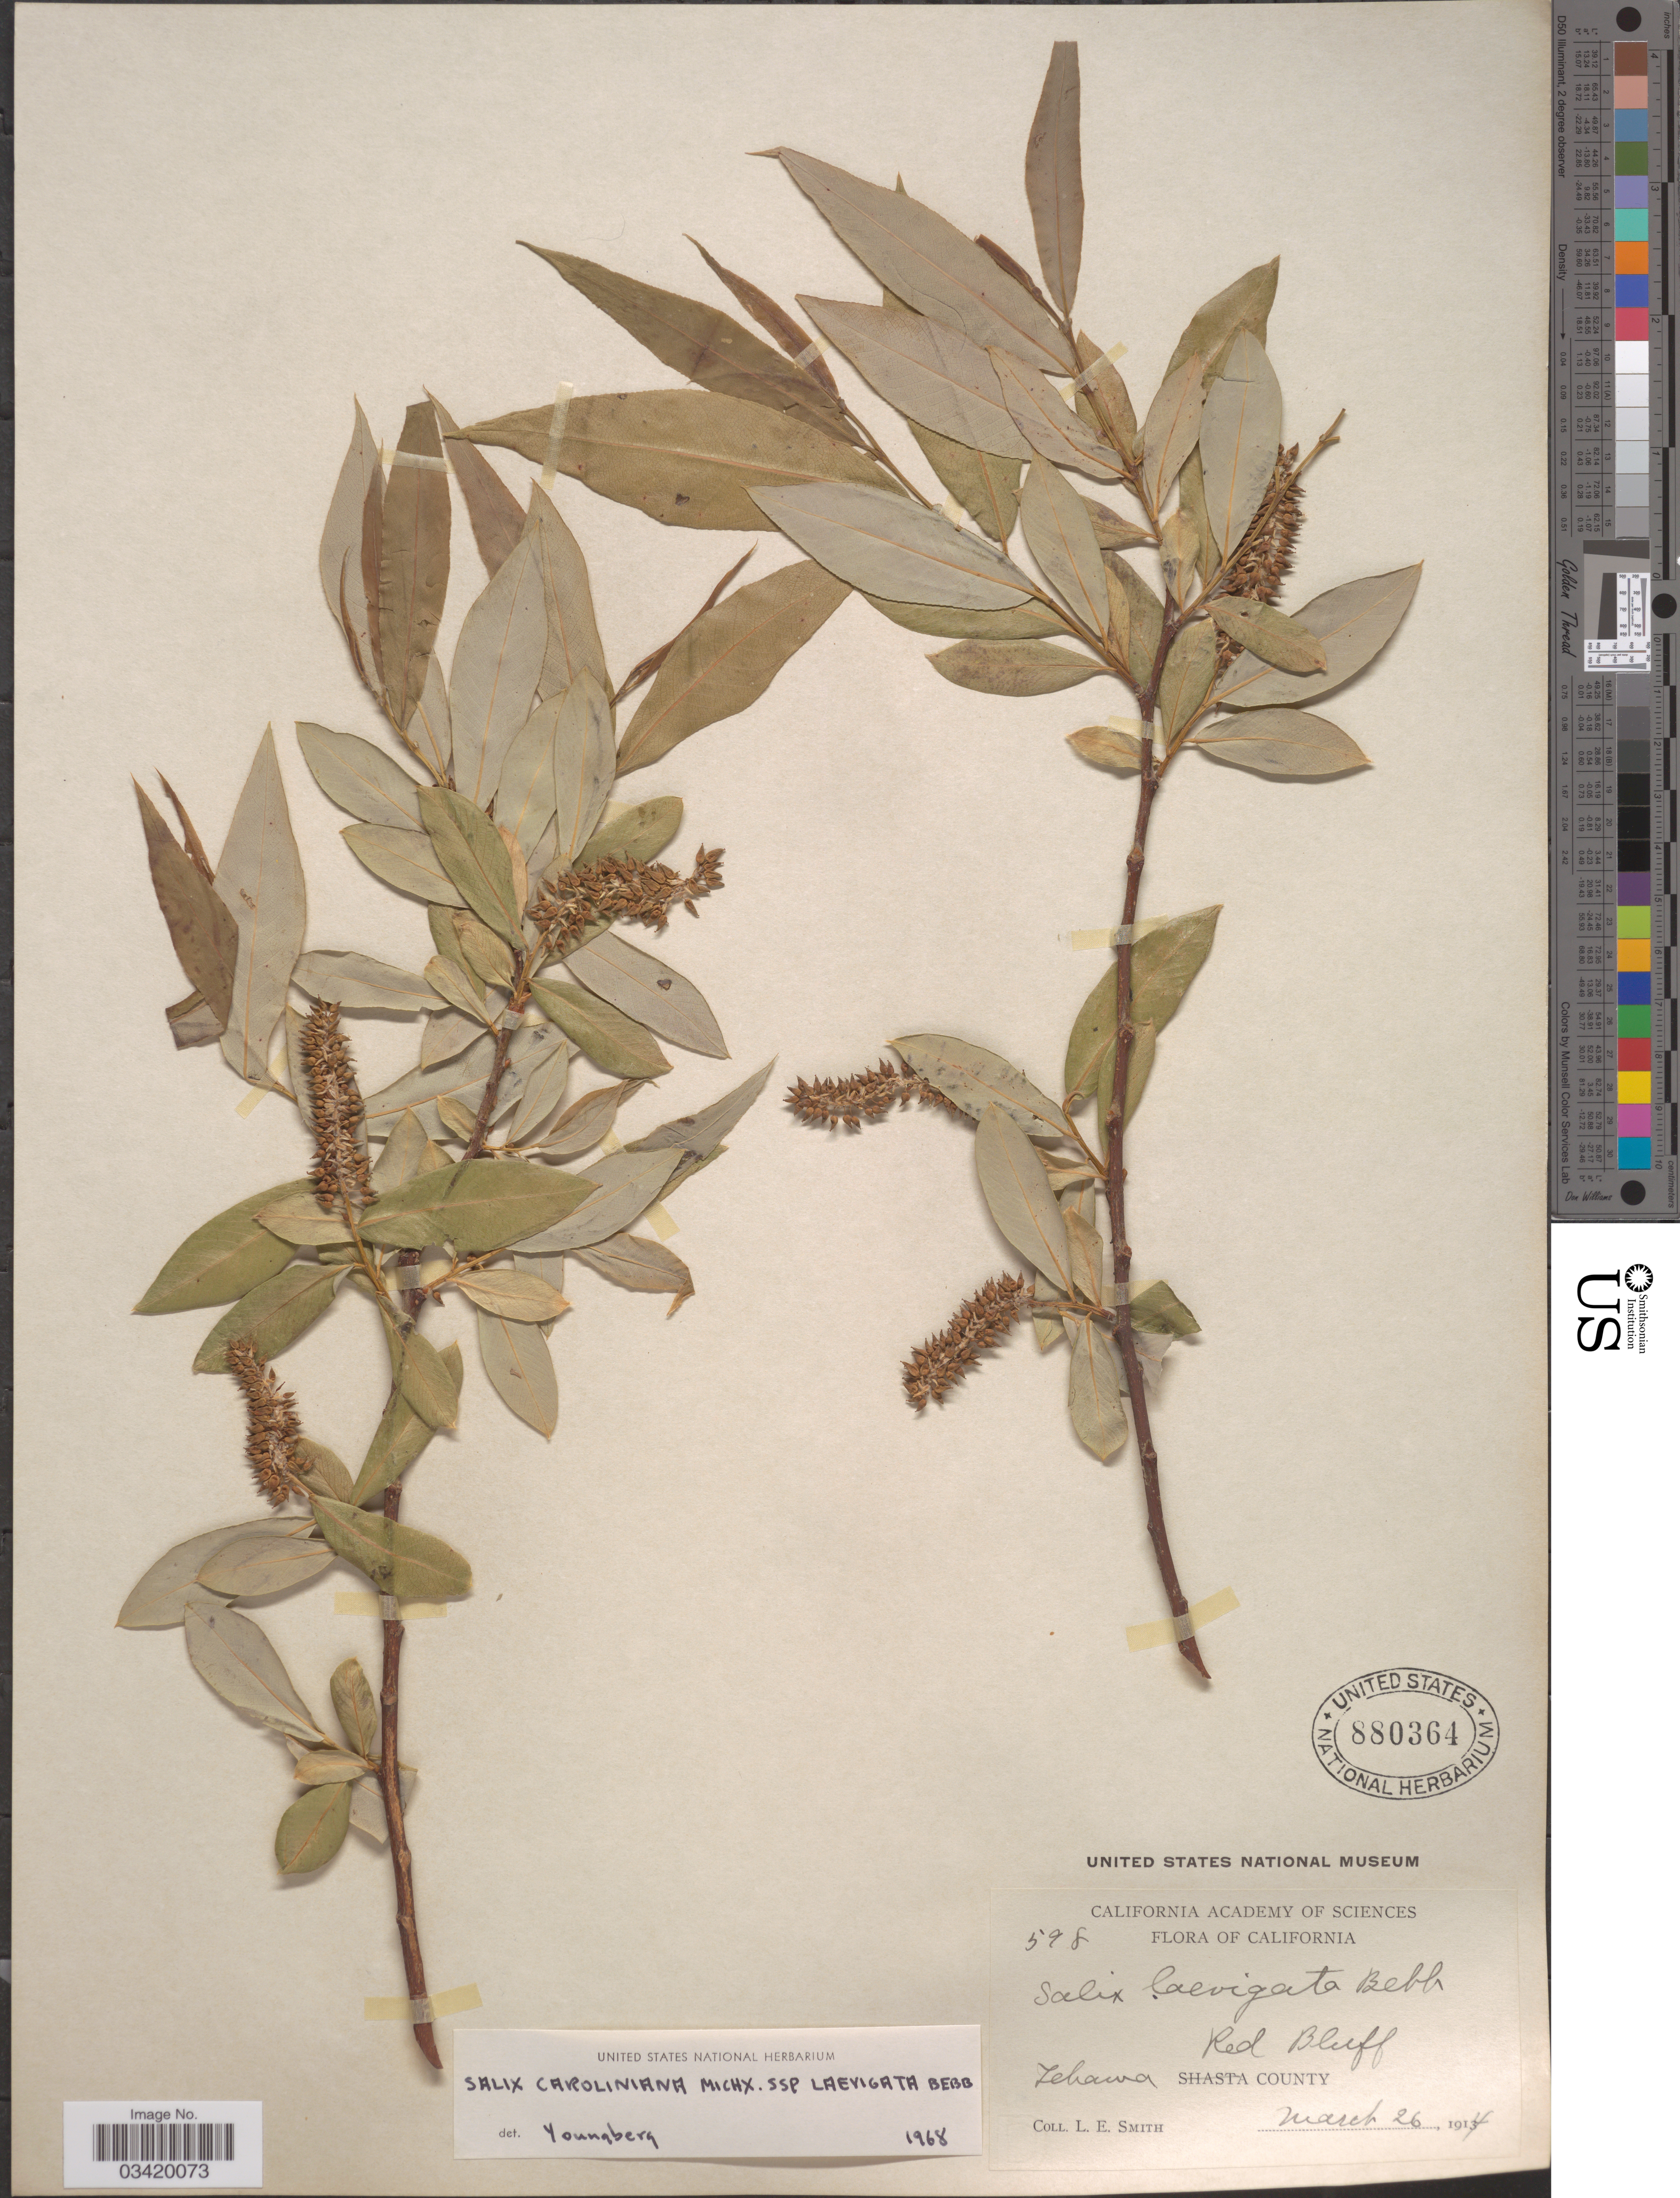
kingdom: Plantae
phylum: Tracheophyta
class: Magnoliopsida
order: Malpighiales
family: Salicaceae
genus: Salix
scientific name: Salix caroliniana subsp. laevigata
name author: Bebb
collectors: L. E. Smith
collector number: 598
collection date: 1914-03-26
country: United States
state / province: California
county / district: Tehama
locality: Tehama Red Bluff County.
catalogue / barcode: US 880364